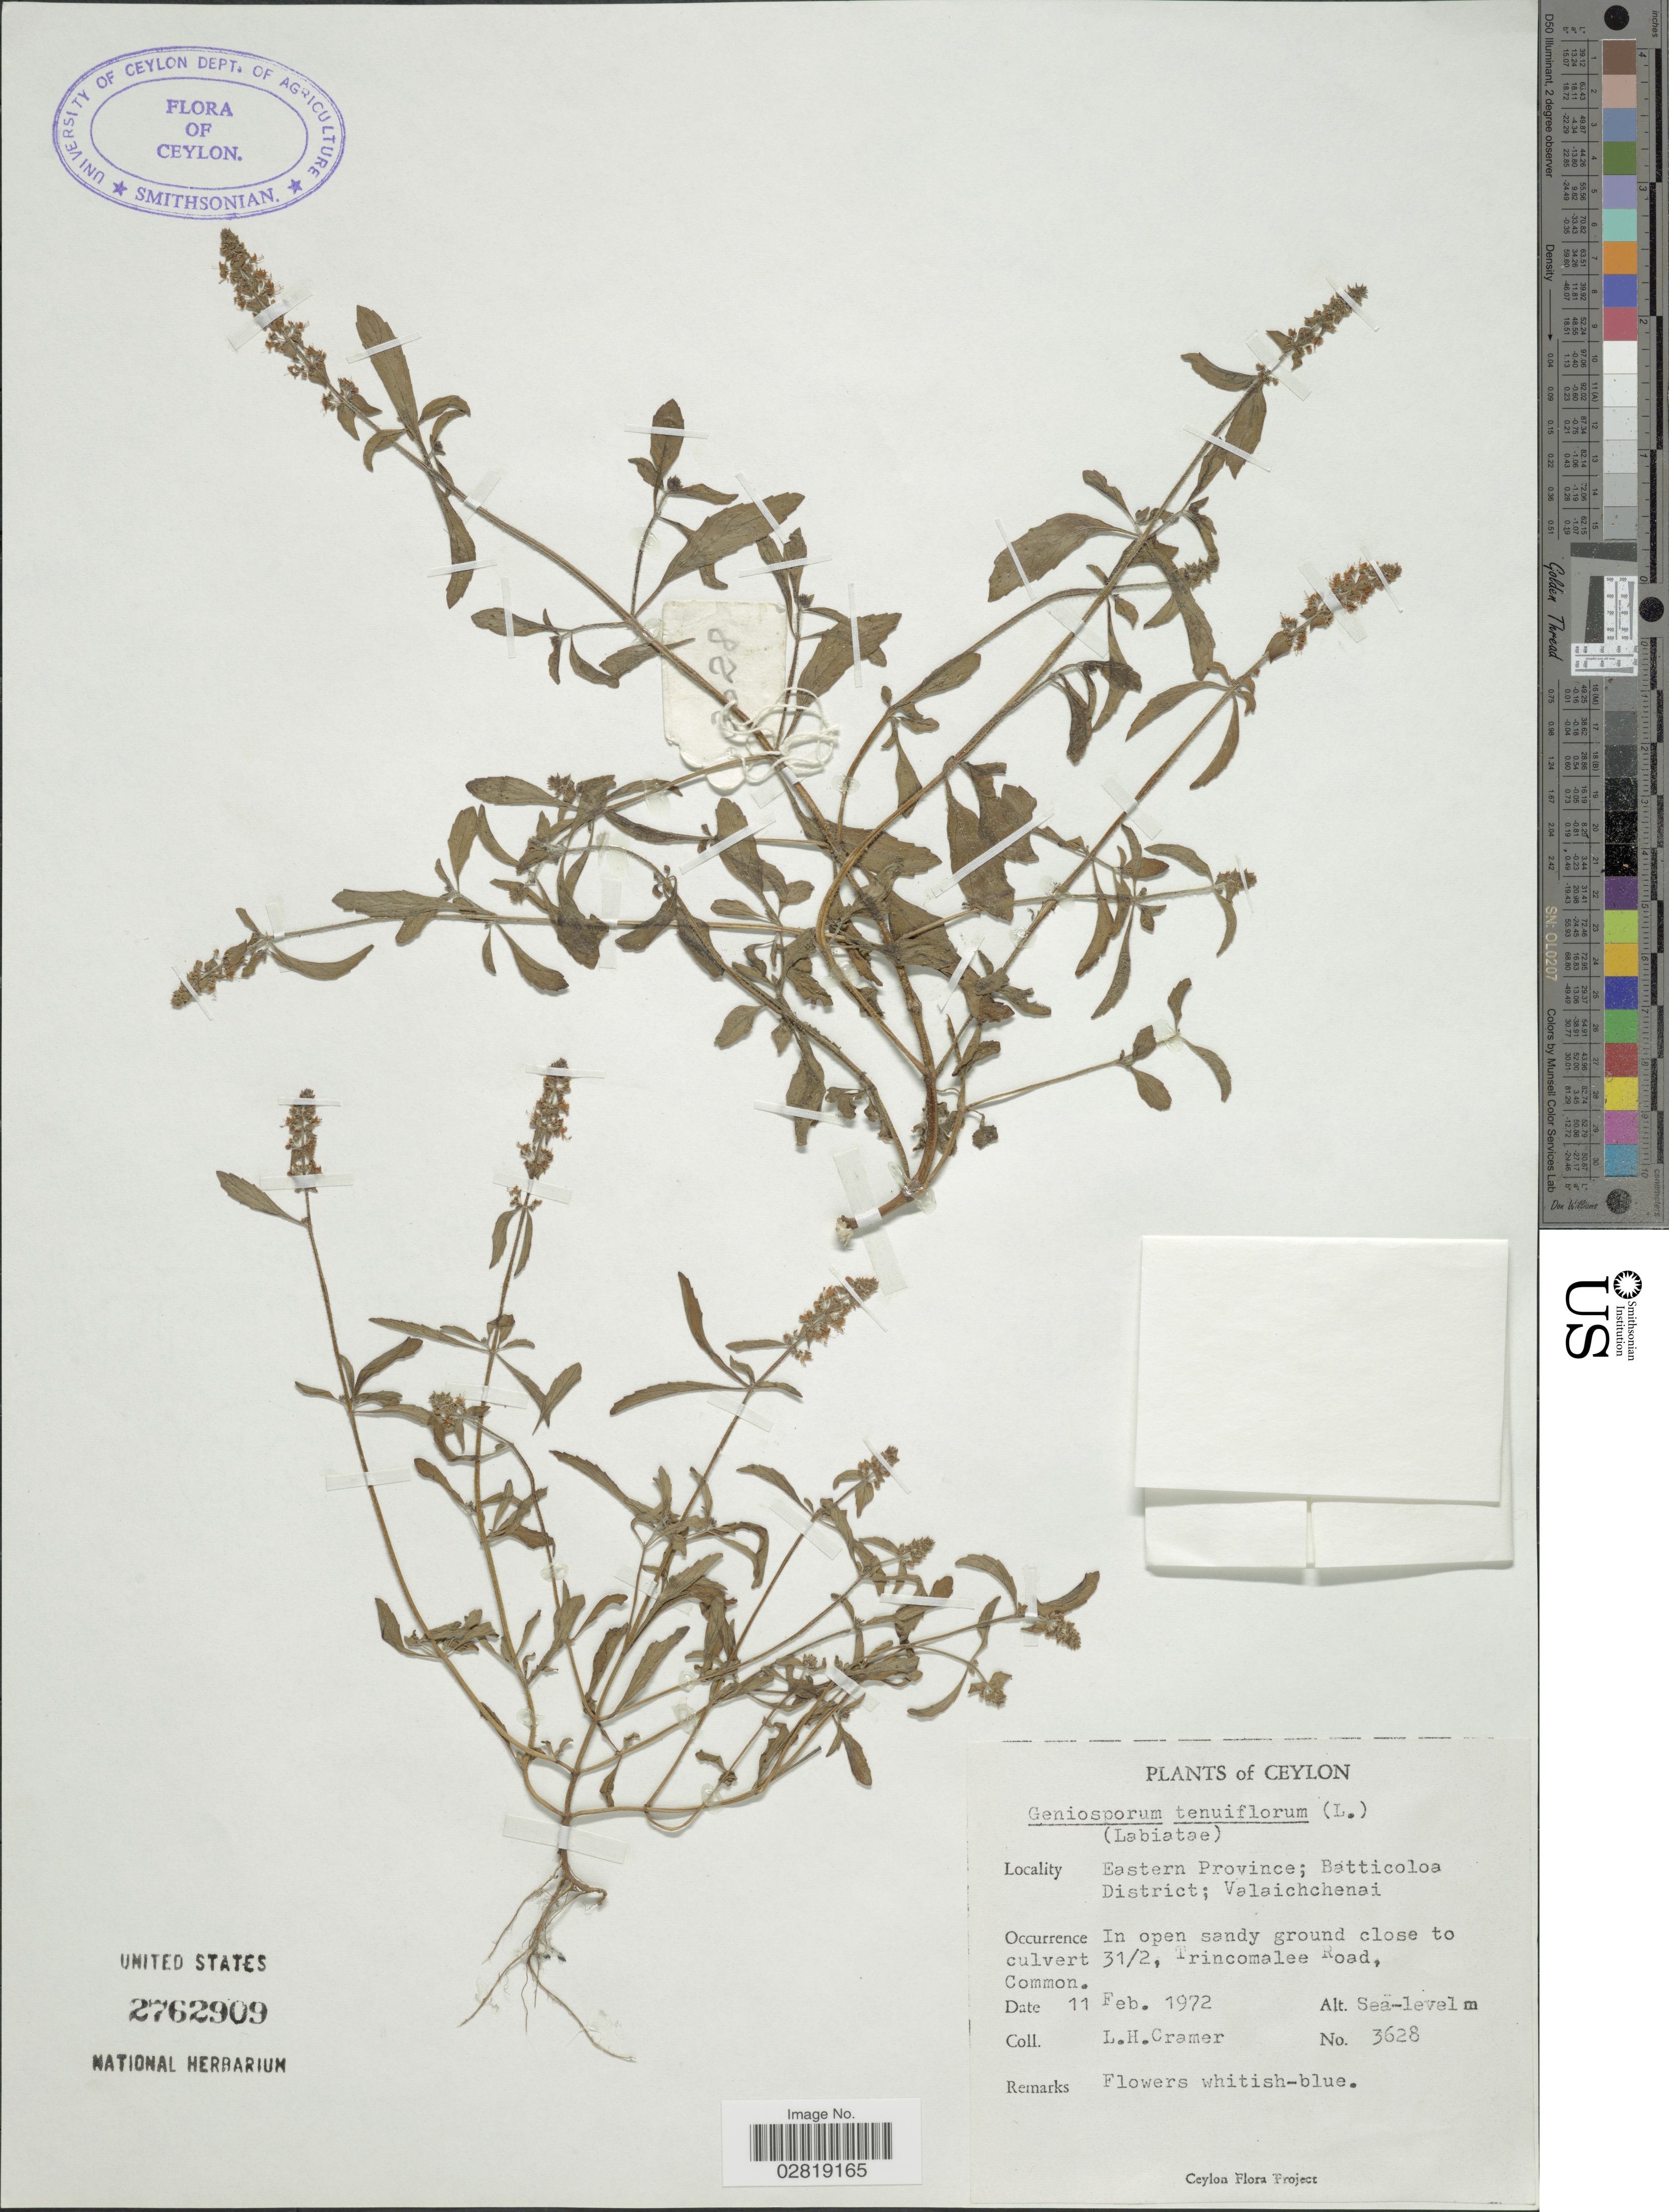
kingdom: Plantae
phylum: Tracheophyta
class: Magnoliopsida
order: Lamiales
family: Lamiaceae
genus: Geniosporum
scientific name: Geniosporum tenuiflorum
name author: (L.) Merr.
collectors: L. H. Cramer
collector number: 3628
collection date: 1972-02-11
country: Sri Lanka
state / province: Eastern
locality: Ceylon. Eastern Province; Batticoloa District; Valaichchenai. In open sandy ground close to culvert 31/2, Trincomalee Road.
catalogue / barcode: US 2762909